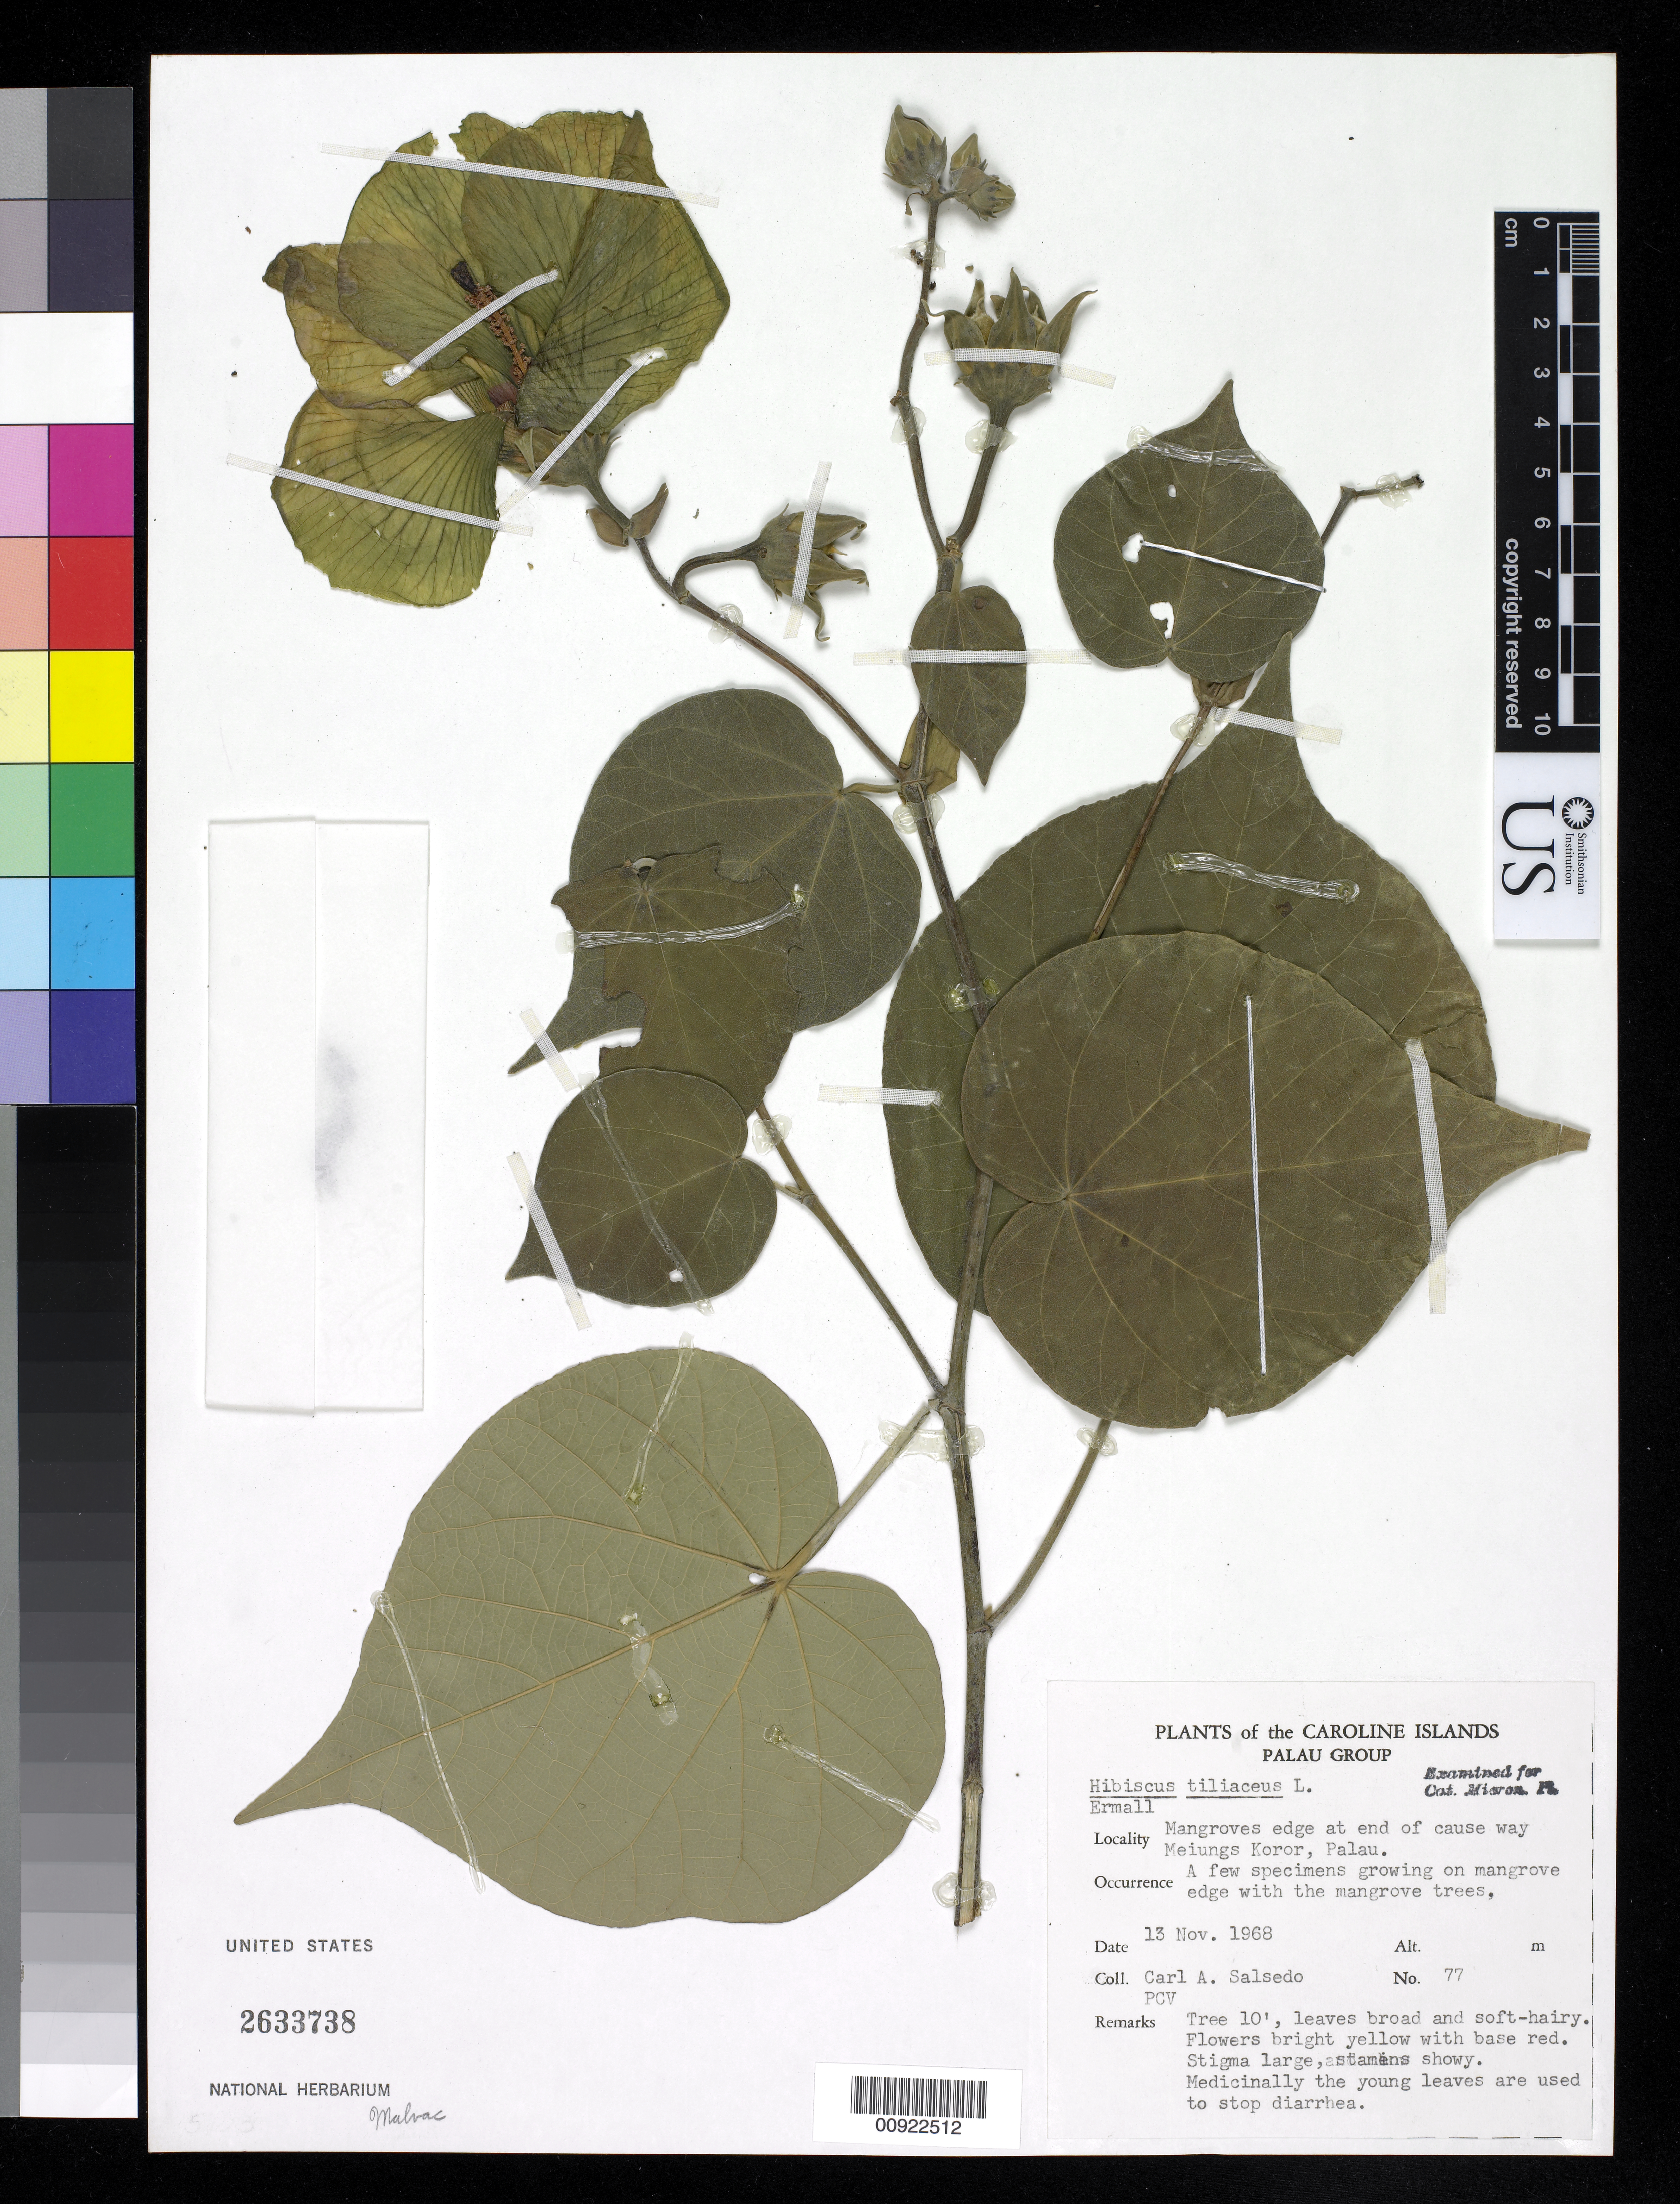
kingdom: Plantae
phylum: Tracheophyta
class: Magnoliopsida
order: Malvales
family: Malvaceae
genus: Talipariti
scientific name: Talipariti tiliaceum var. tiliaceum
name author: (L.) Fryxell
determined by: Dorr, Laurence J., Curator (BOT), Smithsonian Institution - National Museum of Natural History (UNITED STATES)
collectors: C.A. Salsedo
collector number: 77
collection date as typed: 13 Nov 1968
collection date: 1968-11-13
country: Palau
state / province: Koror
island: Oreor (Koror)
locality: Mangroves edge at end of causeway Meiungs.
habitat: A few specimens growing on mangrove edge with the mangrove trees.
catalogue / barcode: US 2633738